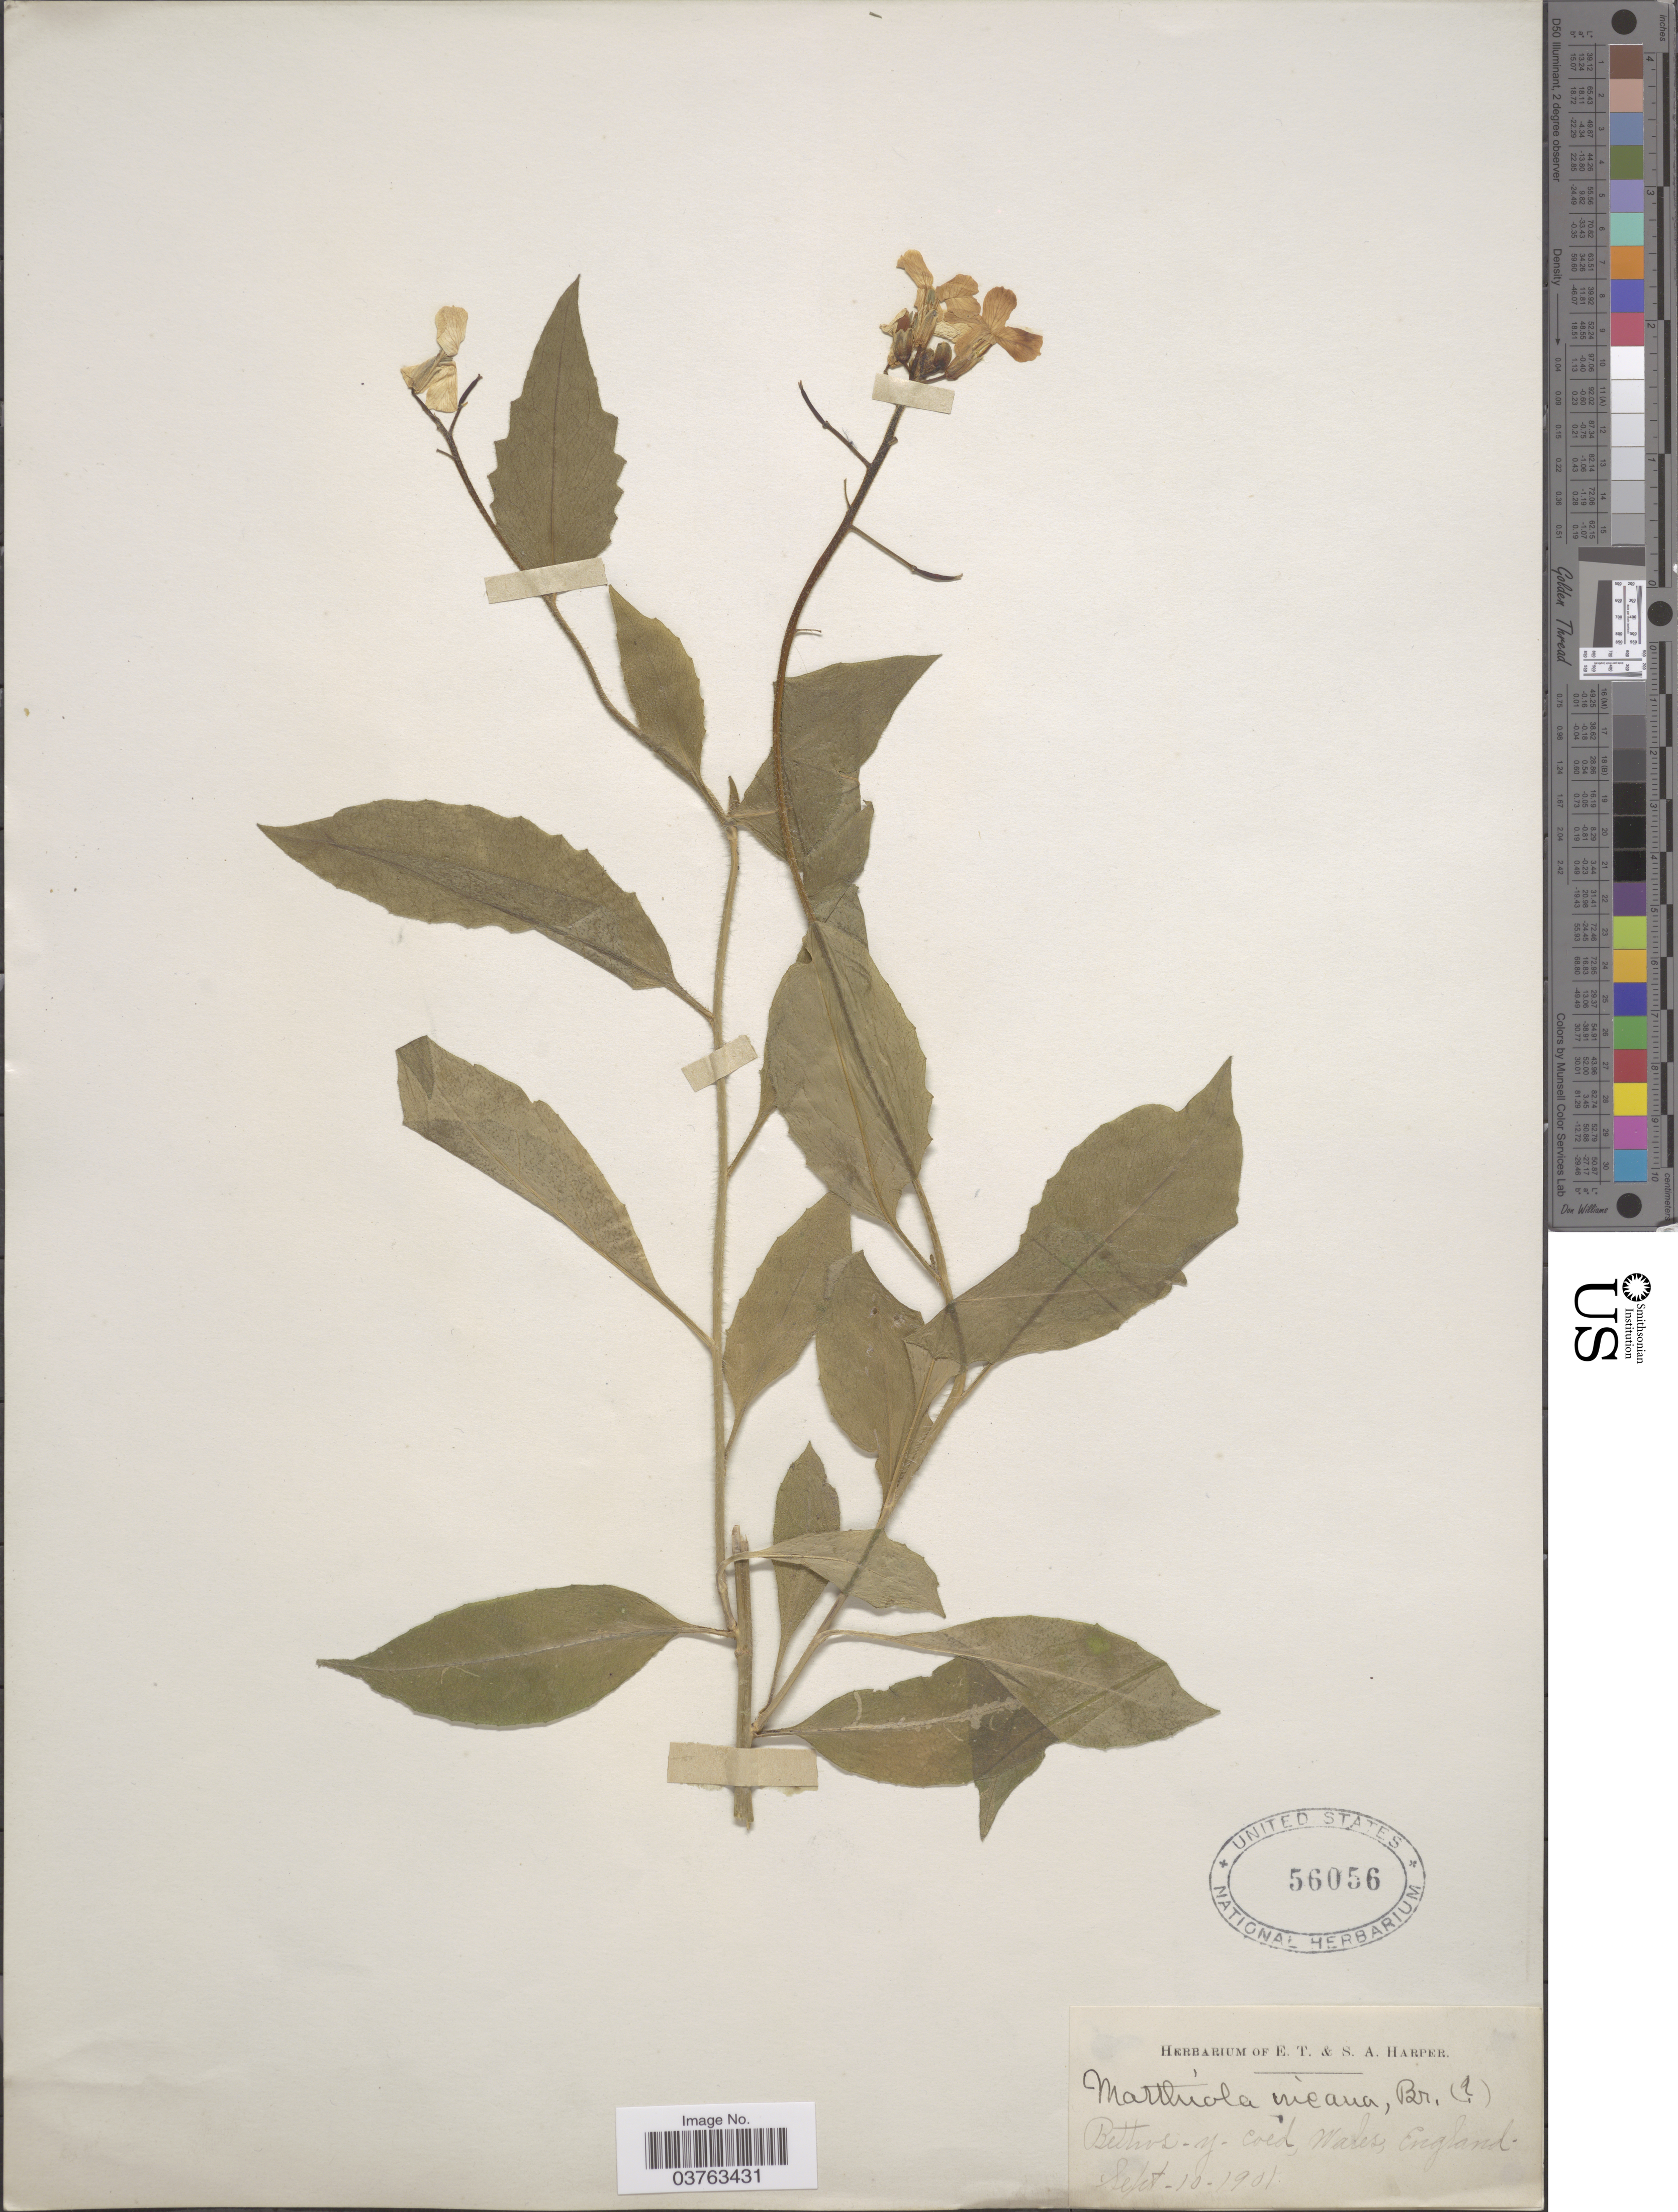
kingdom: Plantae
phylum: Tracheophyta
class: Magnoliopsida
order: Brassicales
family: Brassicaceae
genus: Matthiola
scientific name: Matthiola incana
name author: (L.) W.T. Aiton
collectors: ex herb. E. T. & S. A. Harper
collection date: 1901-09-10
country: United Kingdom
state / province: England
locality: Bethos-y-cold, Wales, England.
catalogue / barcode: US 56056